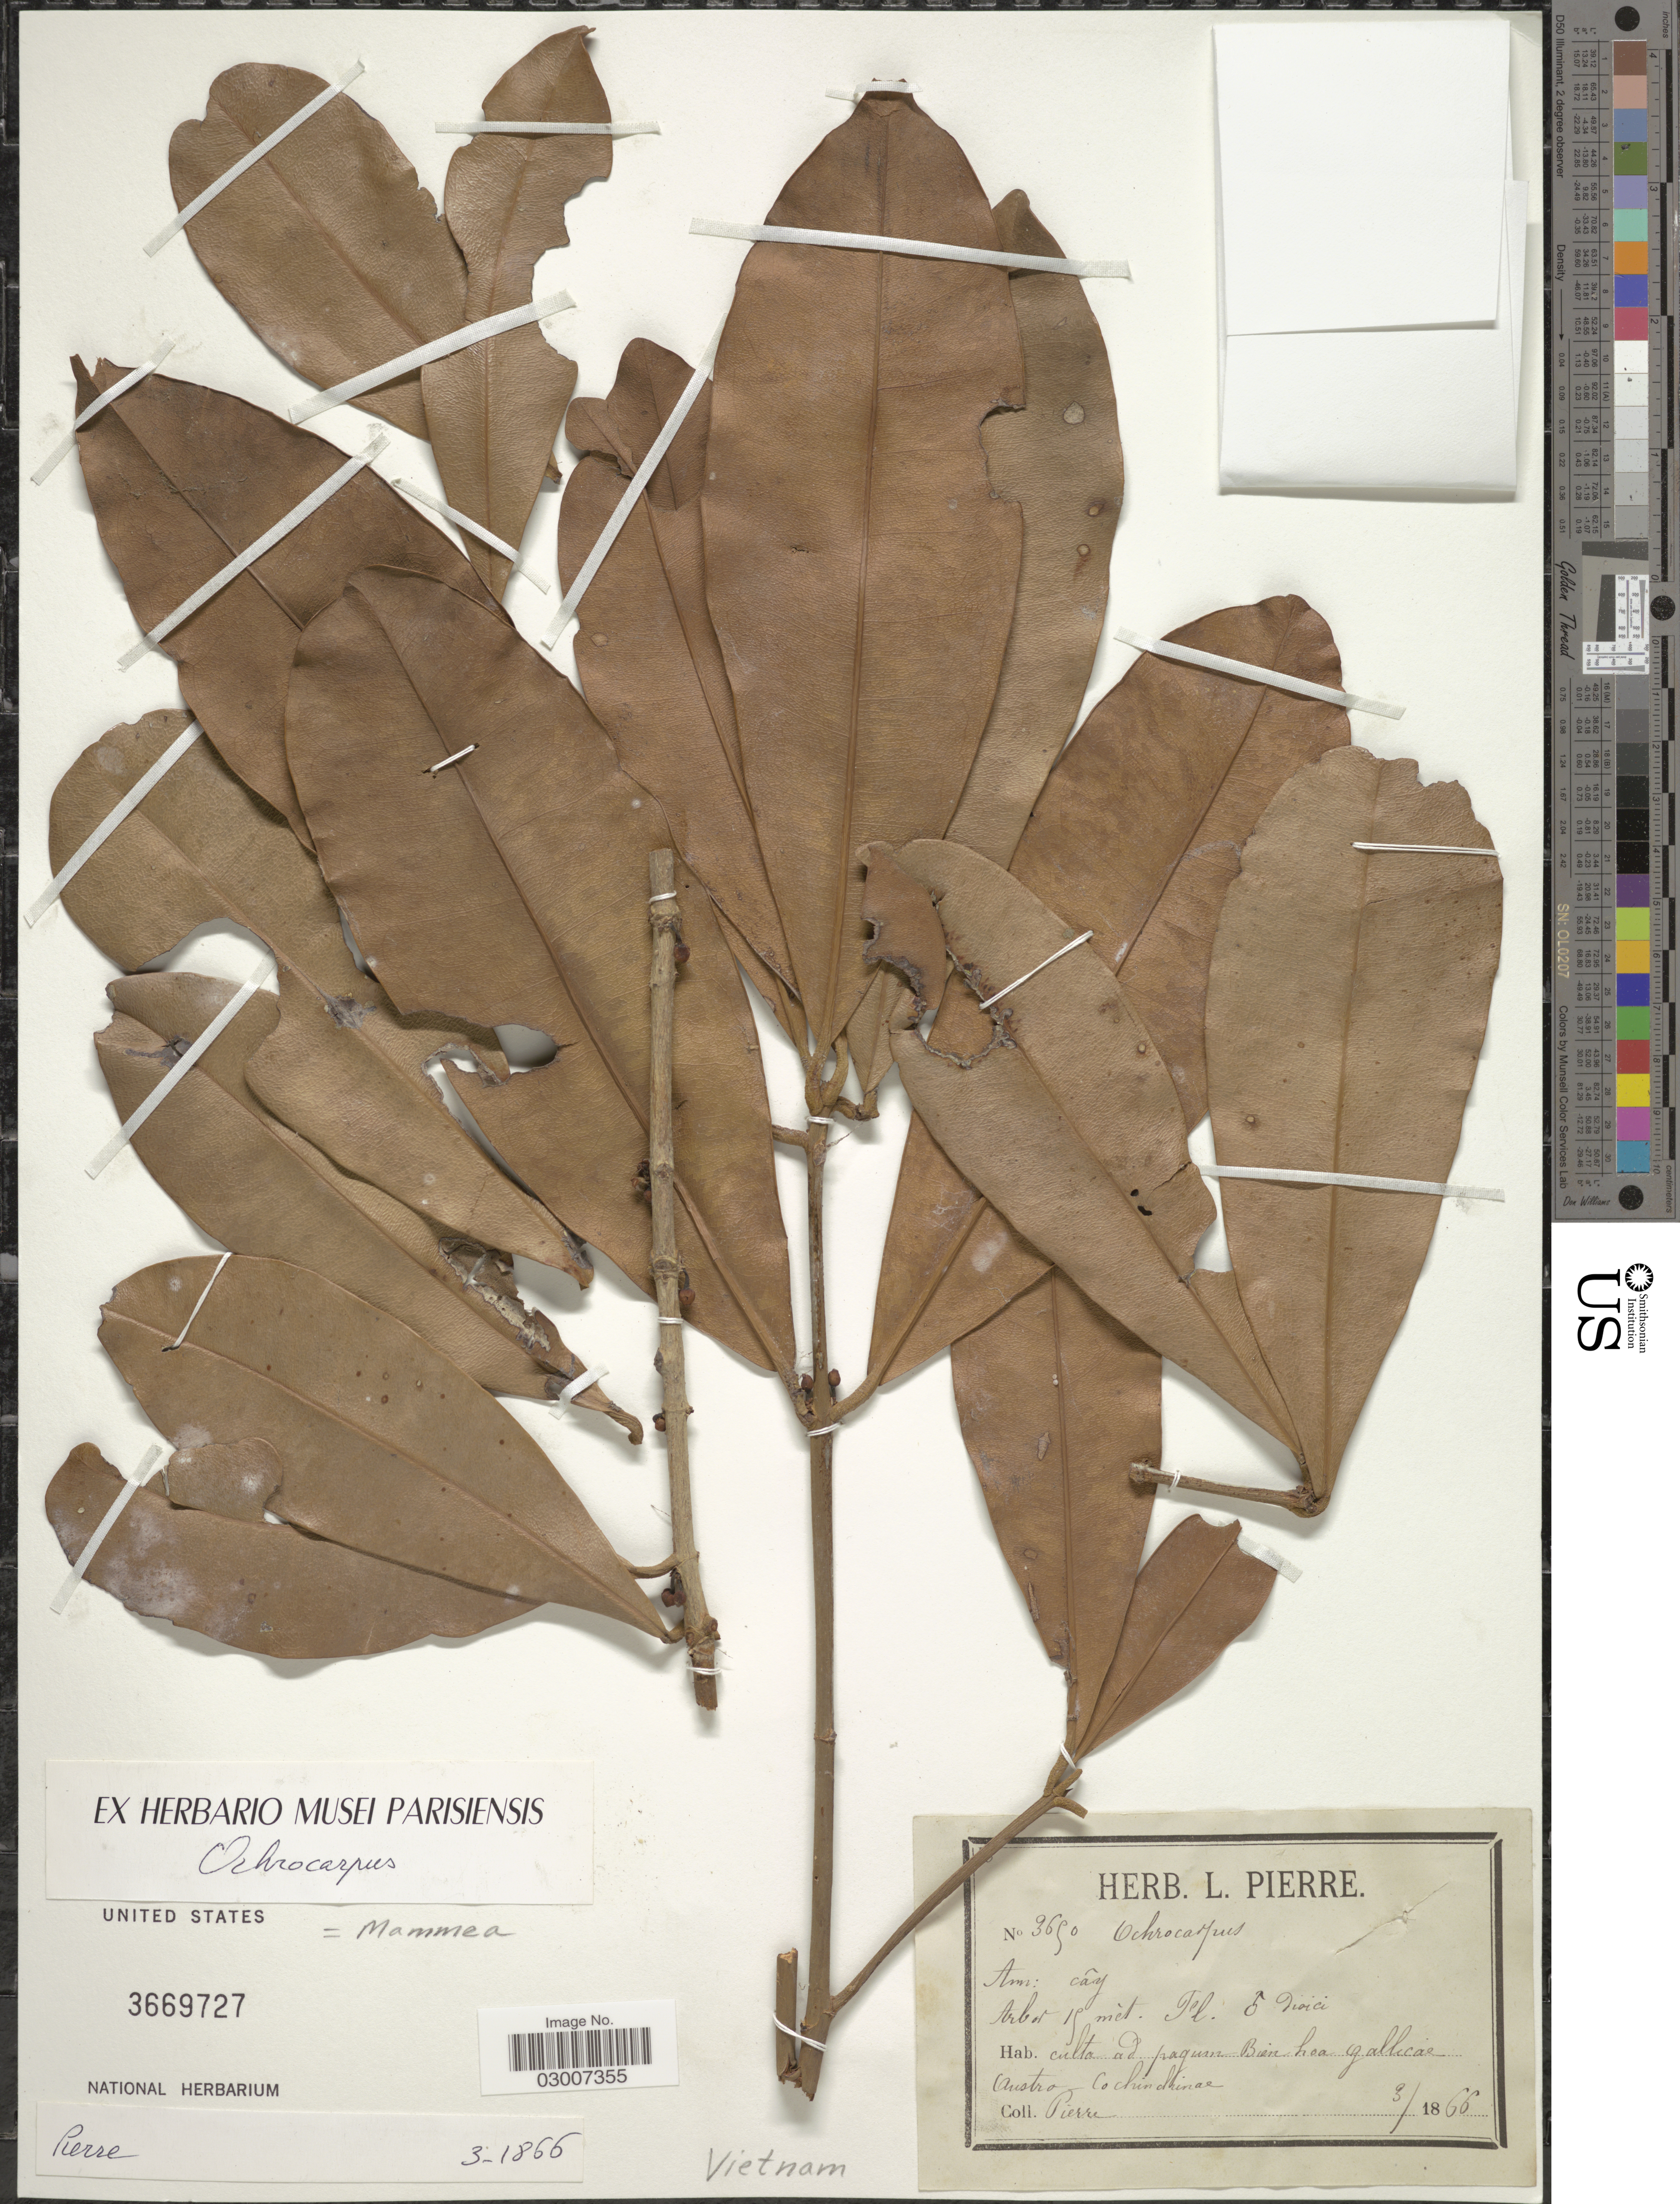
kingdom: Plantae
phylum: Tracheophyta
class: Magnoliopsida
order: Malpighiales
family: Calophyllaceae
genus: Mammea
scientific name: Mammea micrantha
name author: (Pierre) Kosterm.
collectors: -- Pierre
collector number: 3650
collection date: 1866-03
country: Vietnam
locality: Culta ad pagum Bien Loa Gallicae Austro - Cochinchinae.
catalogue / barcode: US 3669727